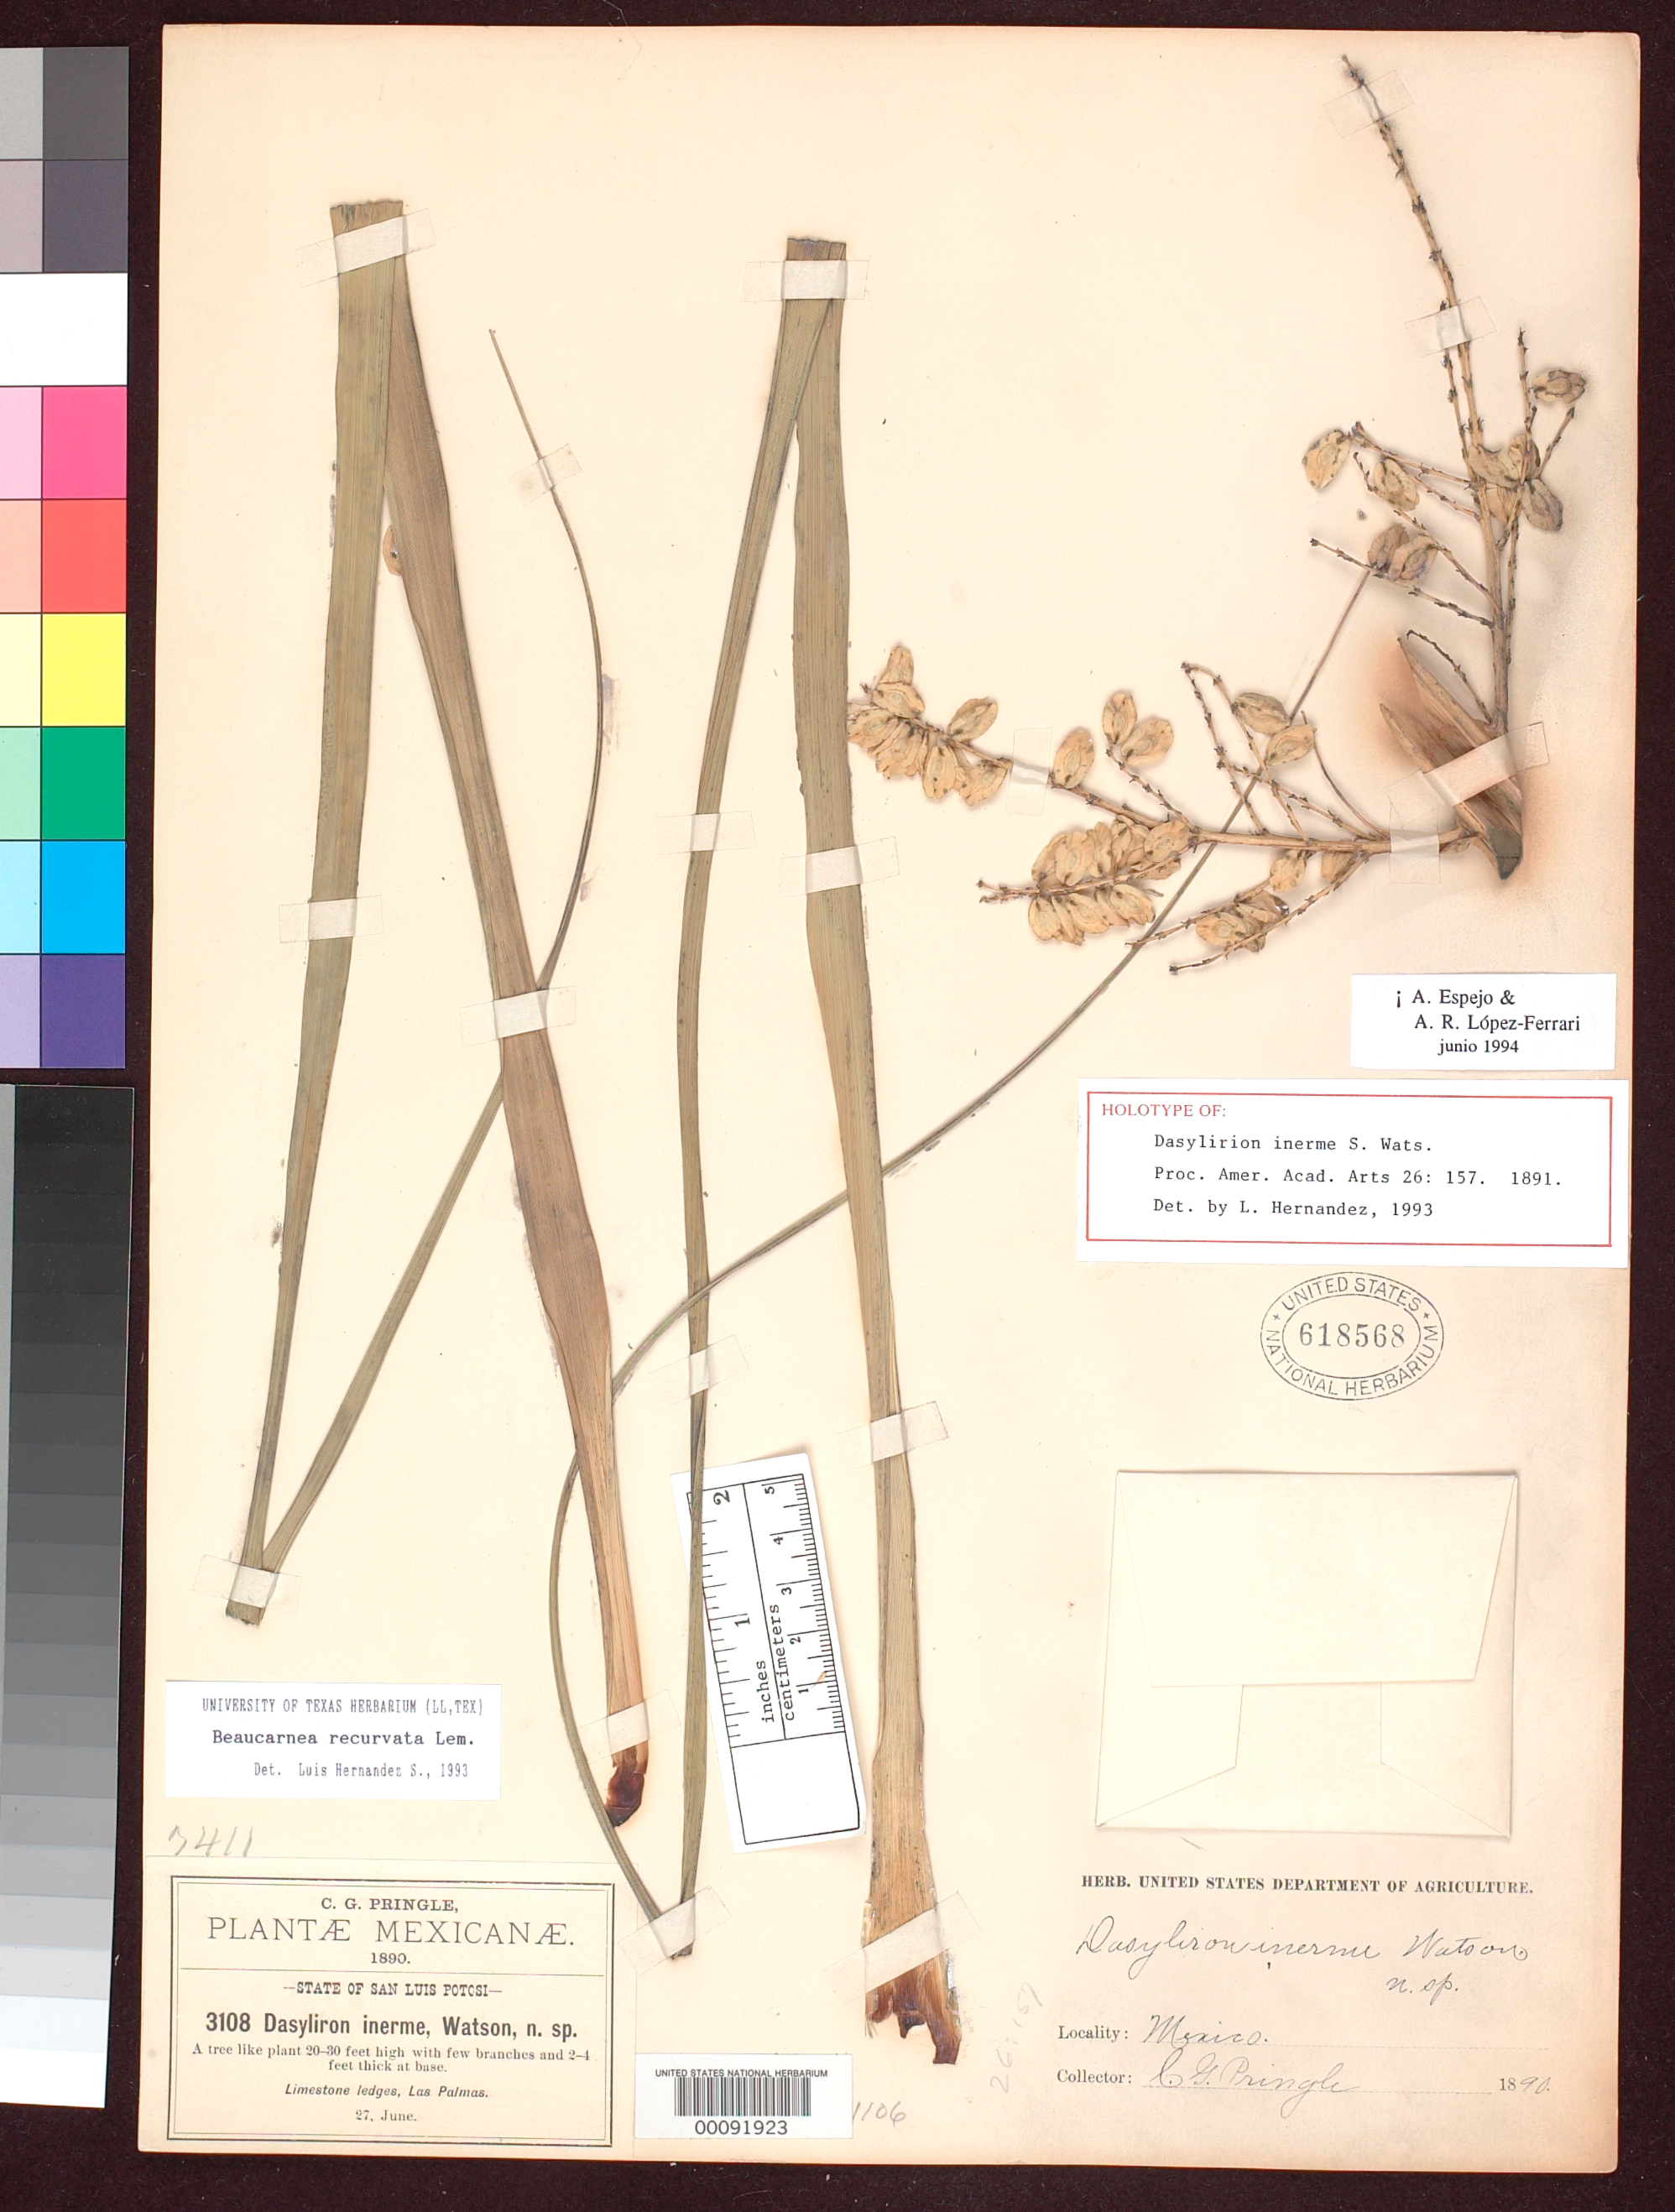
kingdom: Plantae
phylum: Tracheophyta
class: Liliopsida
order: Asparagales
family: Asparagaceae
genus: Dasylirion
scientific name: Dasylirion inerme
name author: S. Watson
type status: Holotype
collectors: C. G. Pringle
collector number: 3108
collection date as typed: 27 Jun 1890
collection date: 1890-06-27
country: Mexico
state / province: San Luis Potosi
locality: Las Palmas.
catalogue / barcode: US 618568